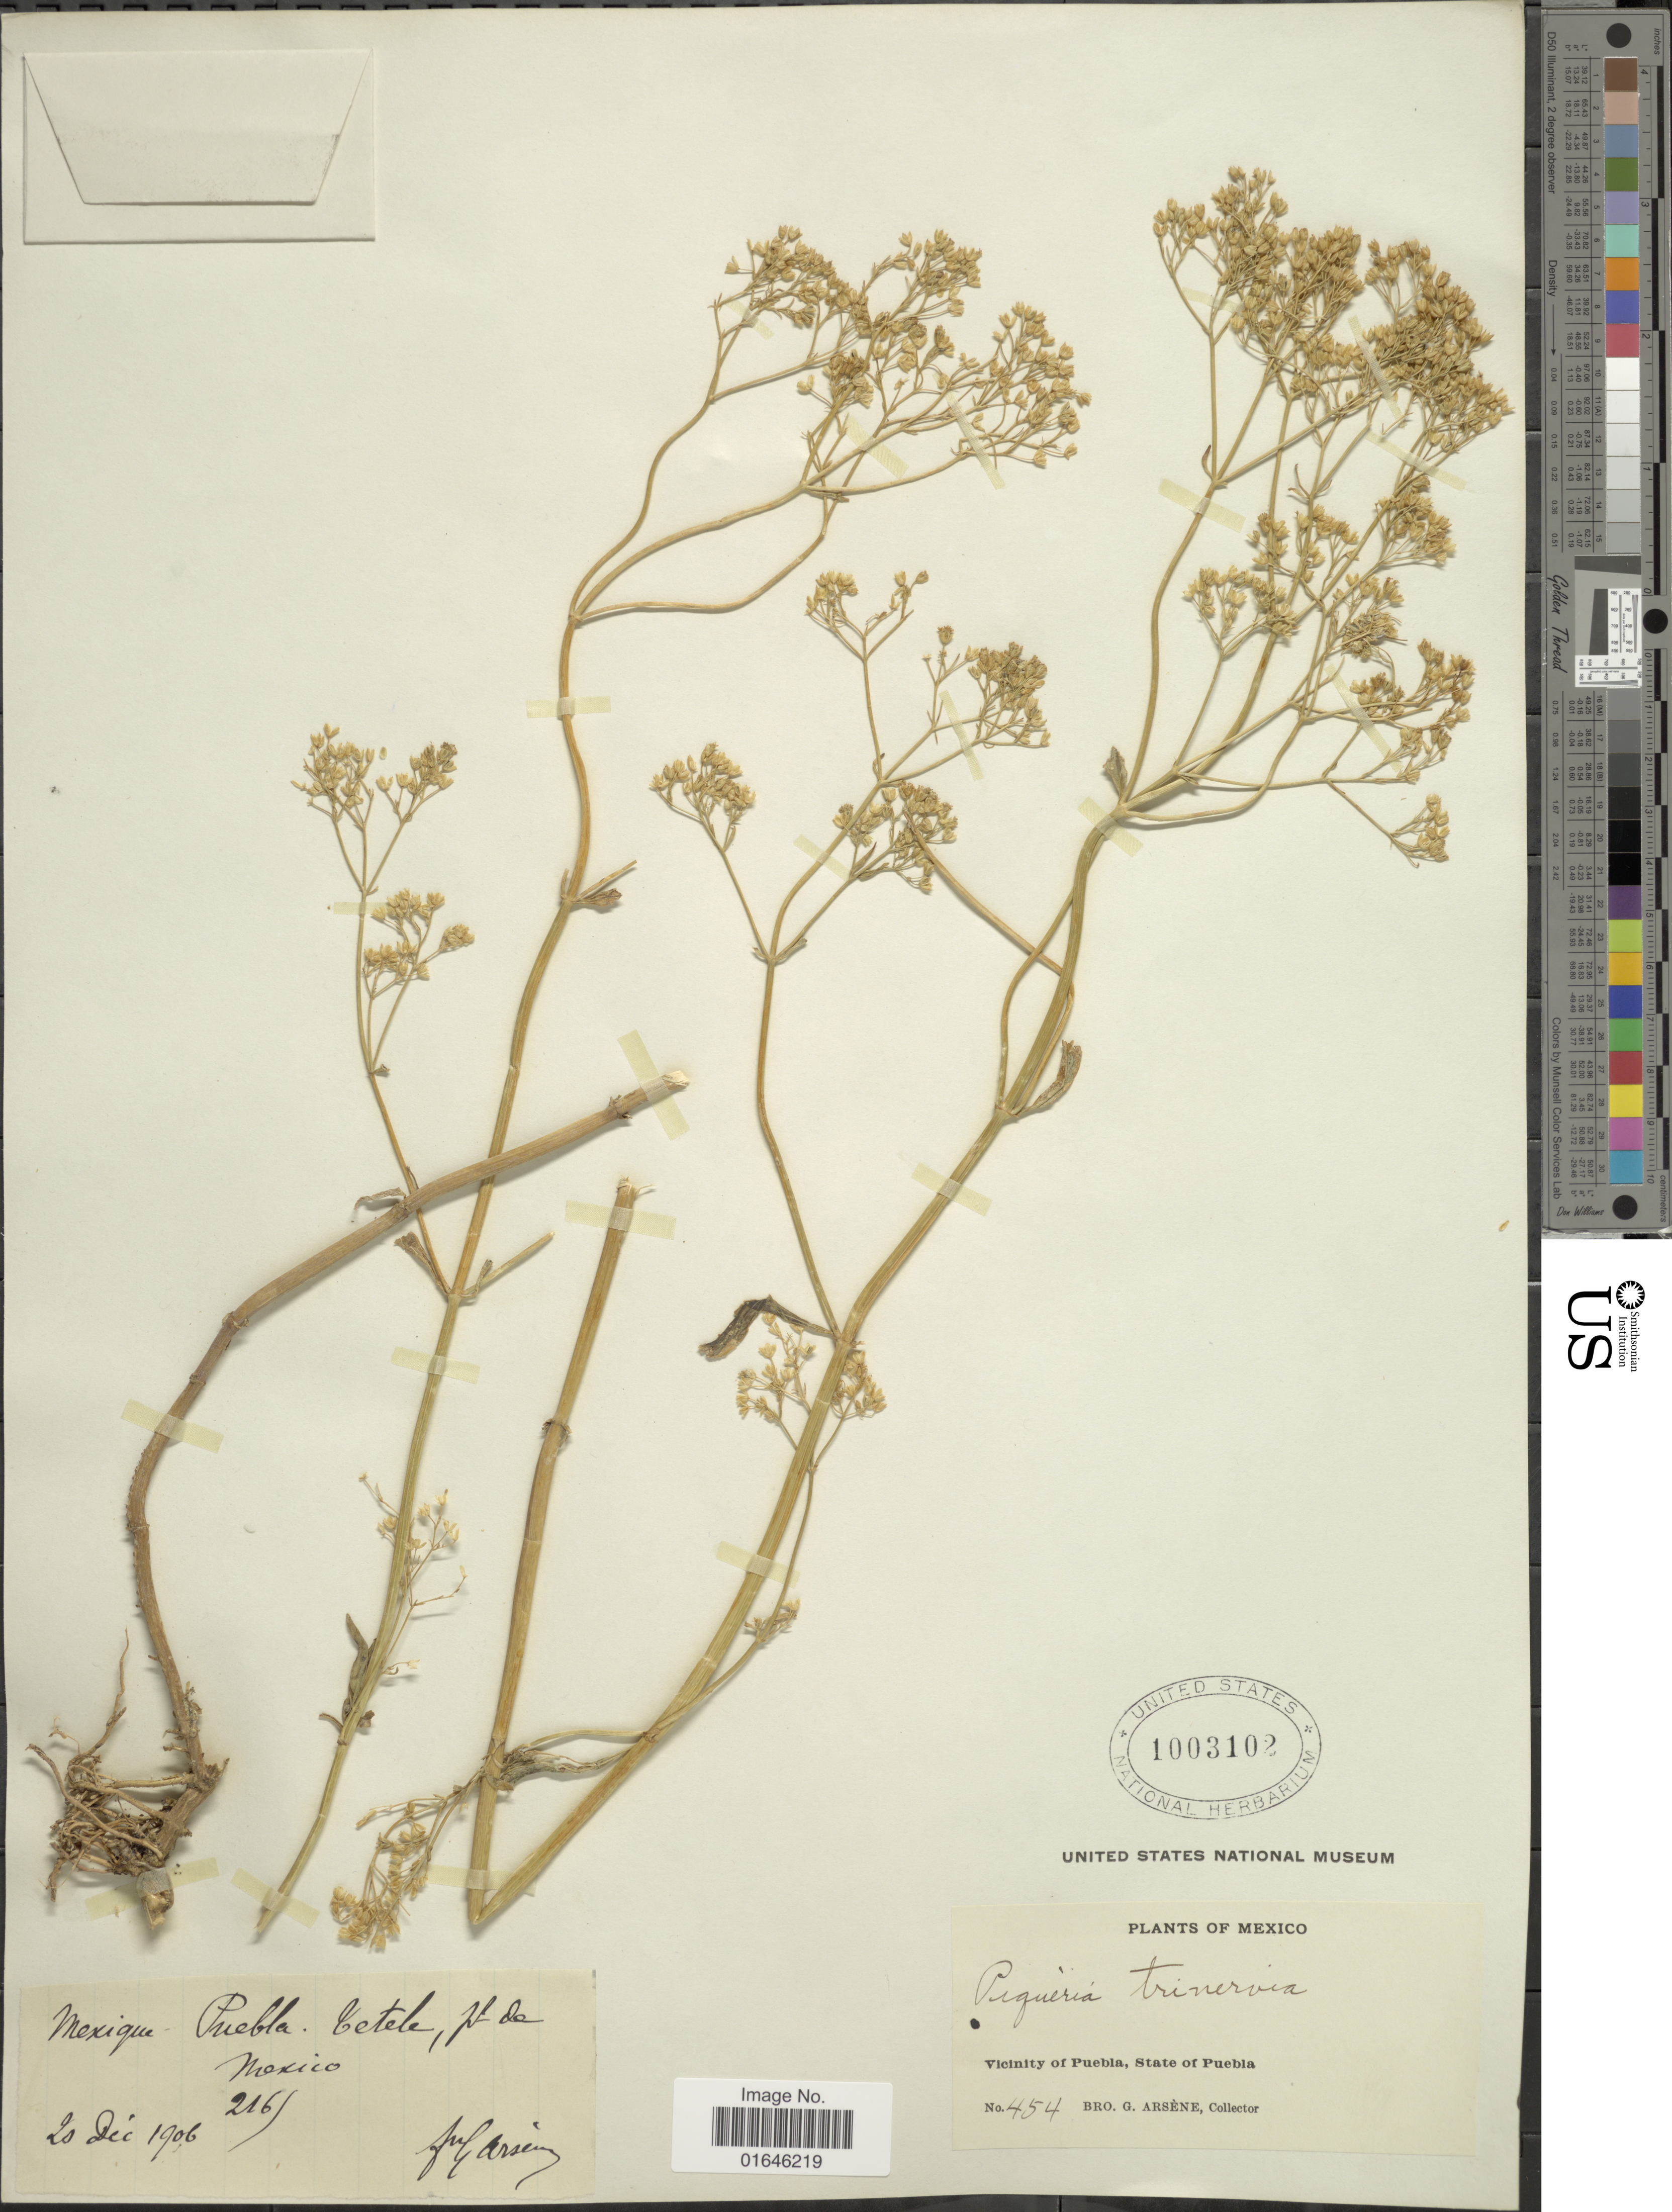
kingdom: Plantae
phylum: Tracheophyta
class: Magnoliopsida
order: Asterales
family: Asteraceae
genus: Piqueria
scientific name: Piqueria trinervia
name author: Cav.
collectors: Bro. G. Arsène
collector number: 454/2161*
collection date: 1906-12-20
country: Mexico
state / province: Puebla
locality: Vicinity of Puebla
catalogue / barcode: US 1003102